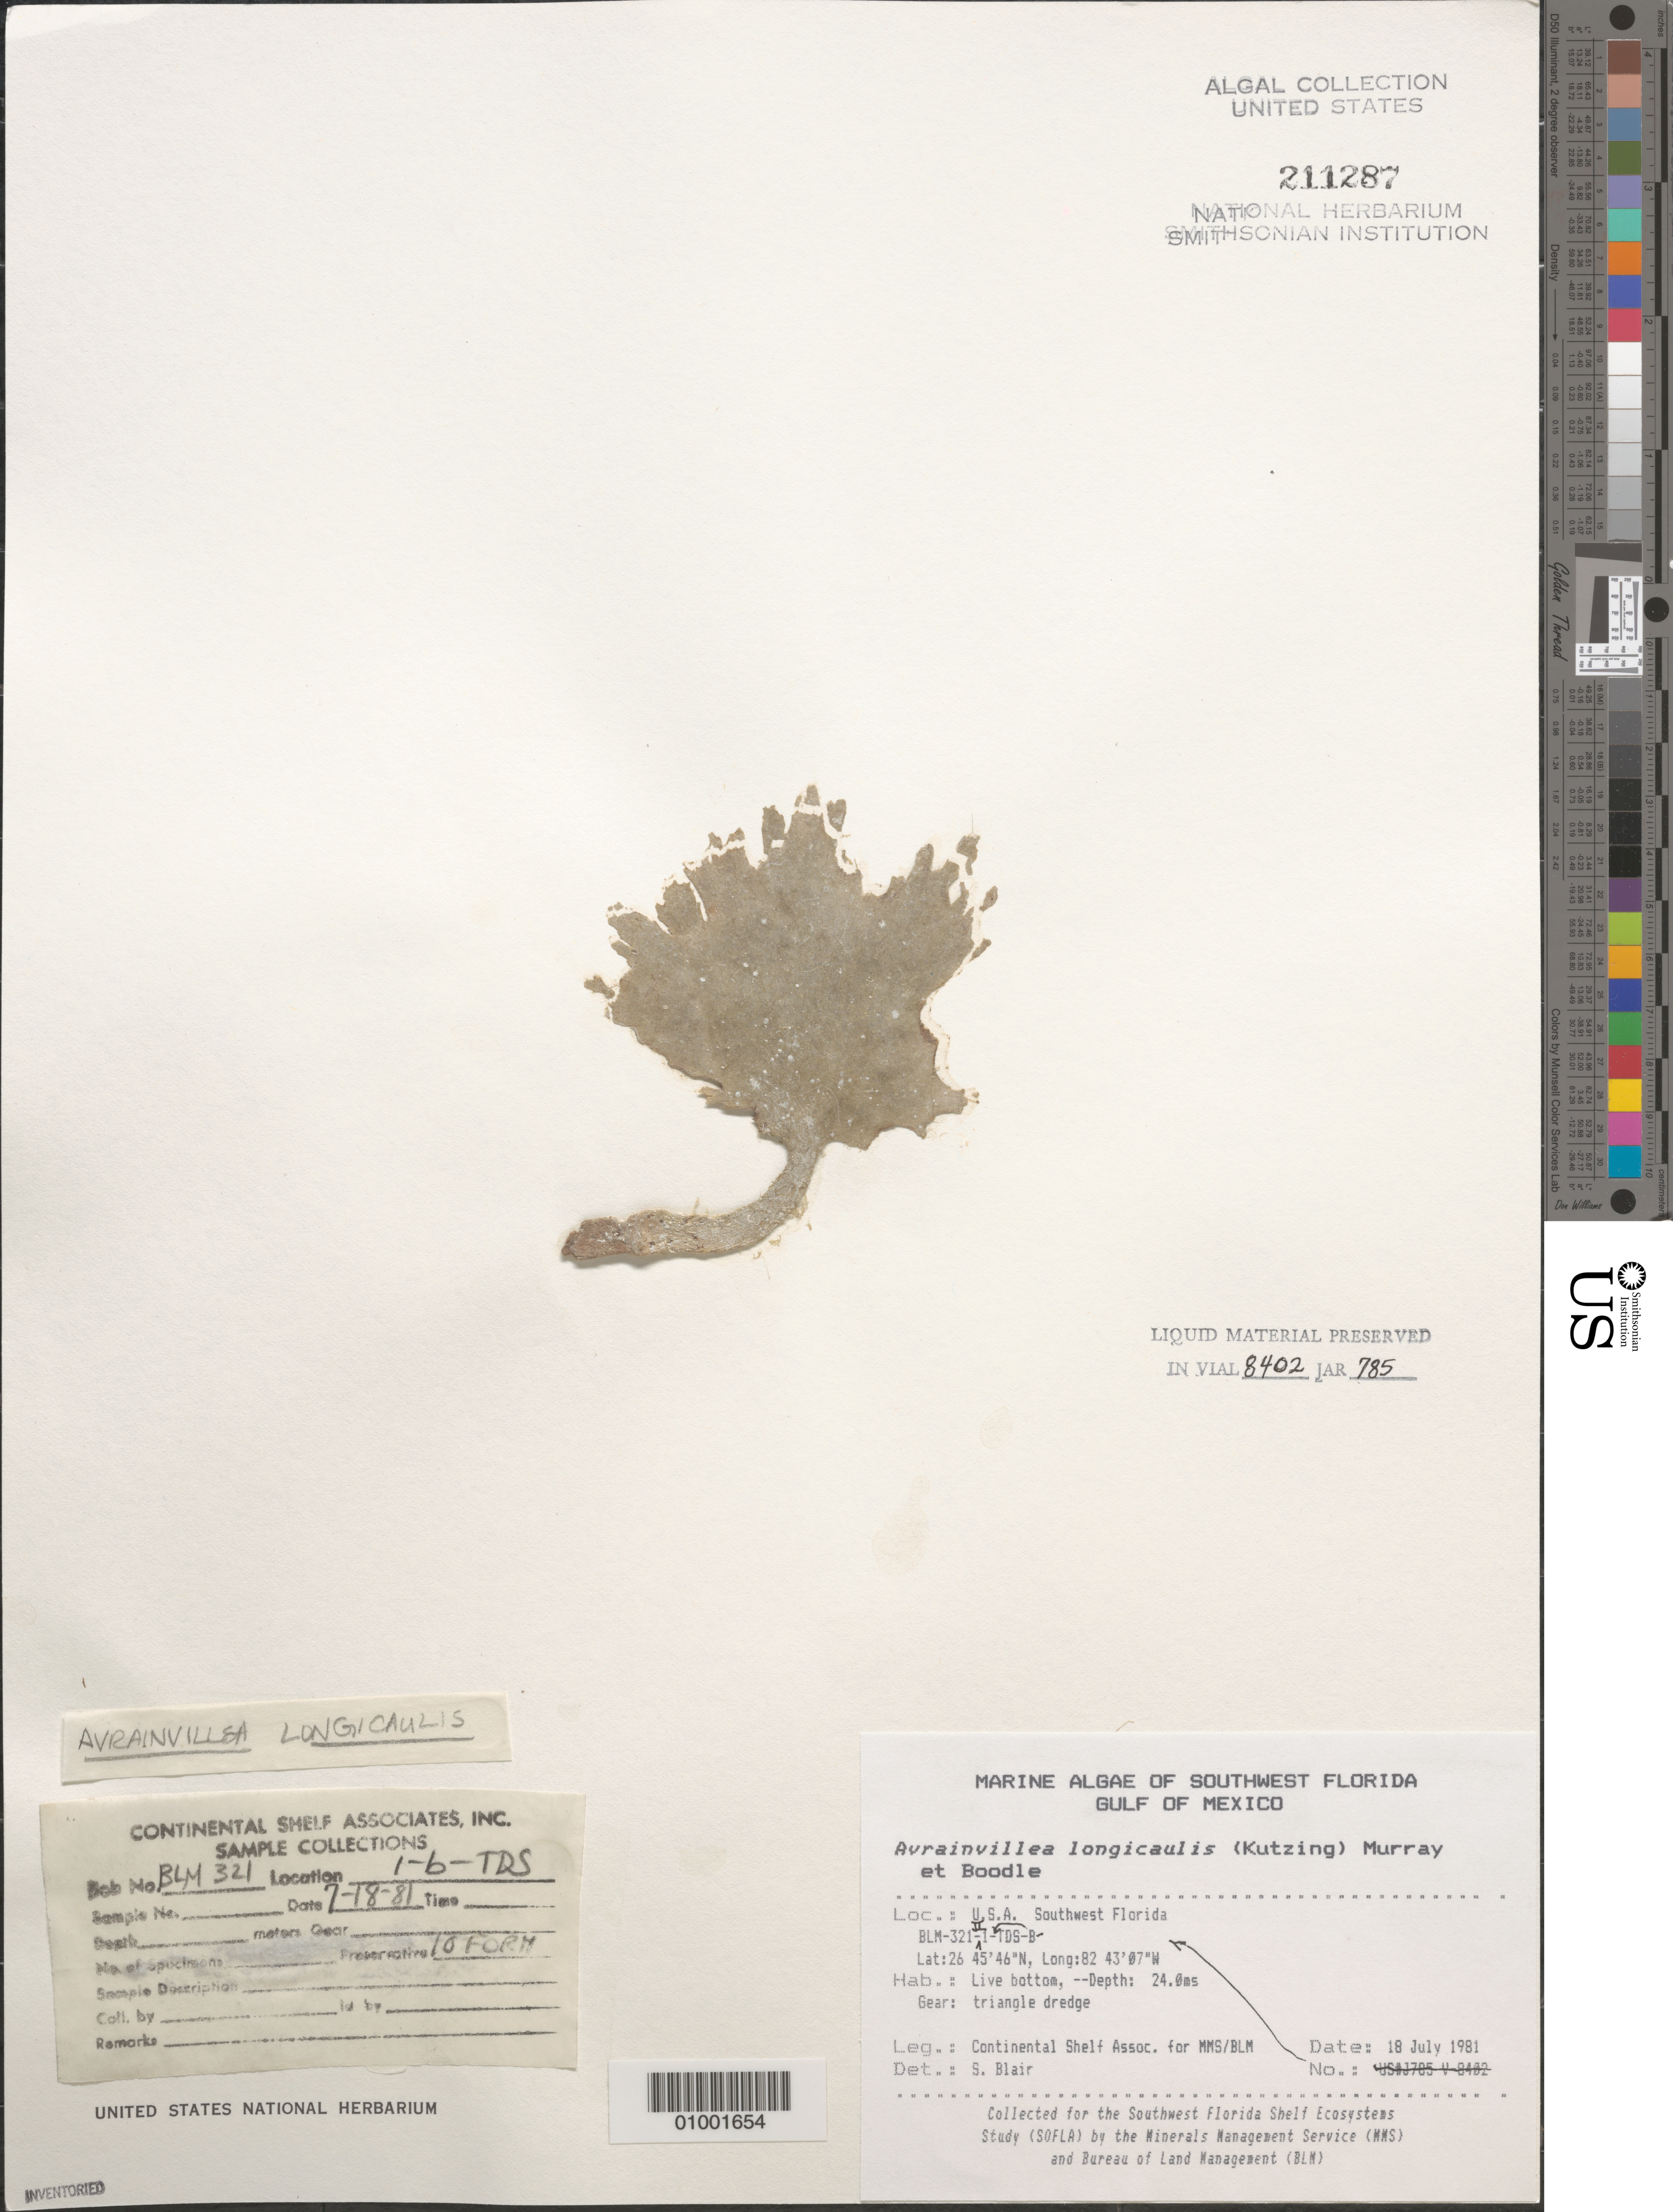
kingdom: Plantae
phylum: Chlorophyta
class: Ulvophyceae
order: Bryopsidales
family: Dichotomosiphonaceae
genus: Avrainvillea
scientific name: Avrainvillea longicaulis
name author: (Kütz.) G. Murray & Boodle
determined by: Blair, S. M.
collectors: Continental Shelf Associates for the MMS/BLM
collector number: BLM-321-II-1-B-TDS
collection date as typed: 18 Jul 1981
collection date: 1981-07-18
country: United States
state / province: Florida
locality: Gulf of Mexico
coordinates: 26 45'46"N, 82 43'07"W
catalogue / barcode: US 211287